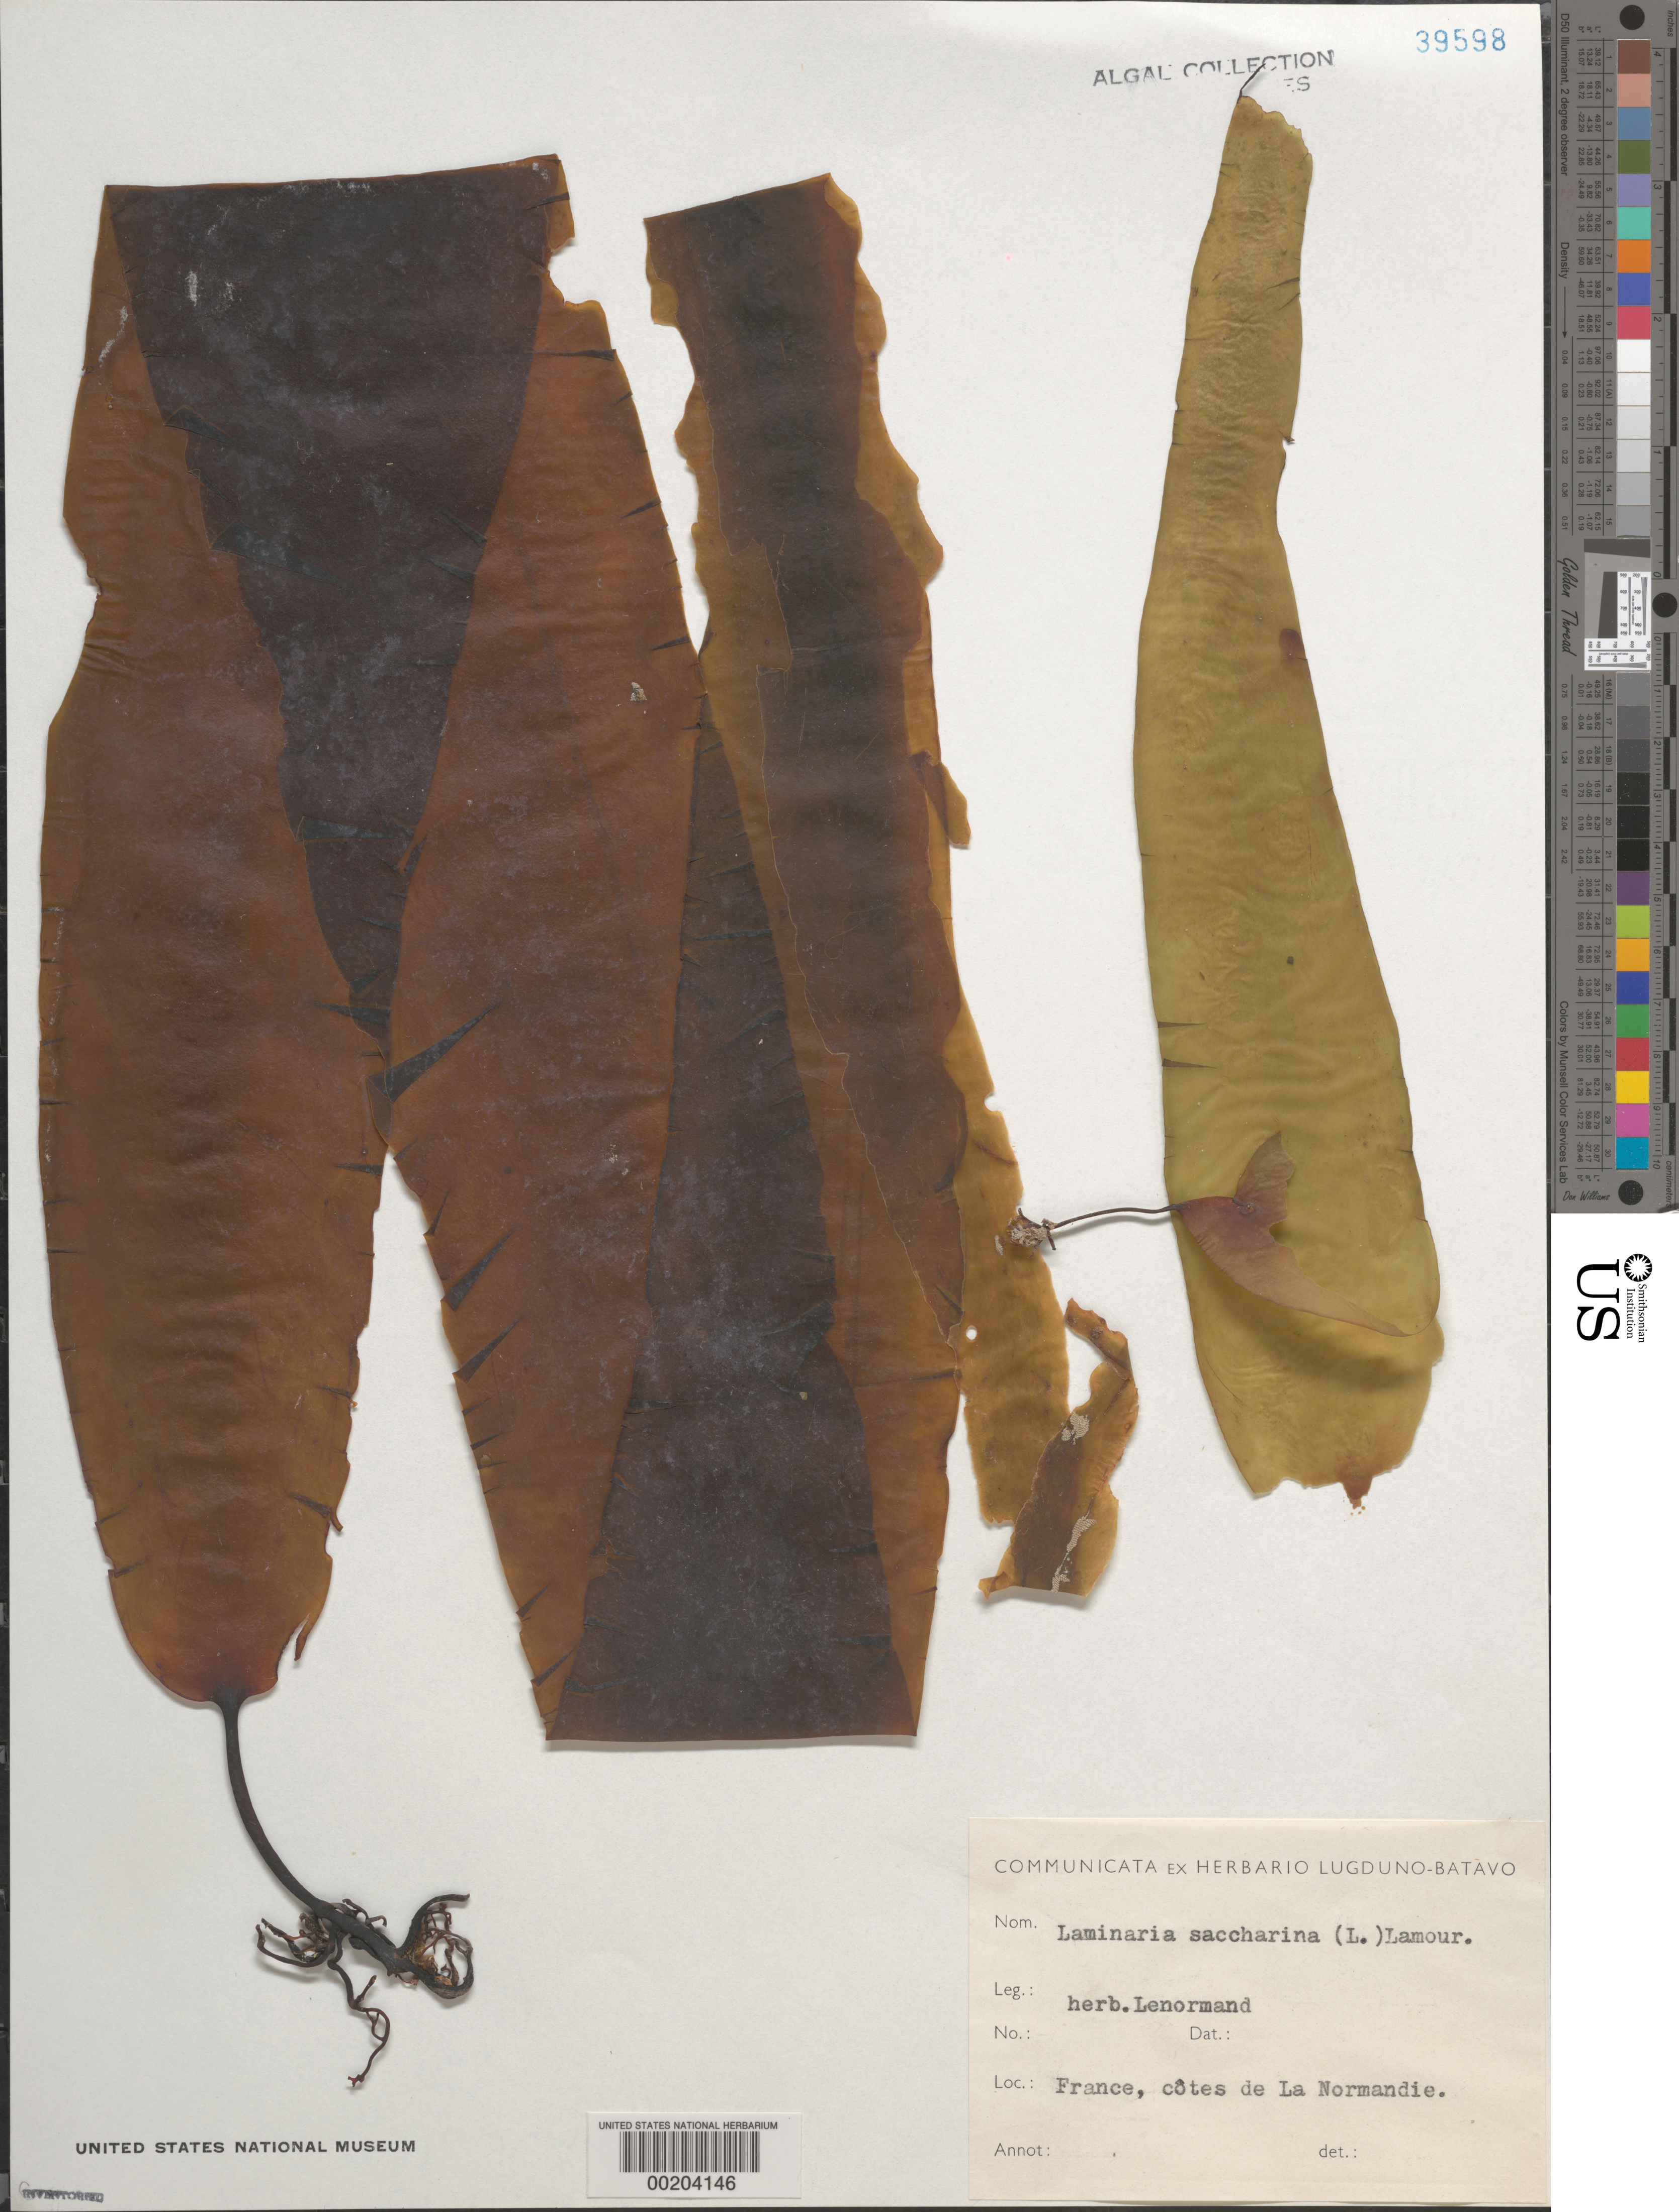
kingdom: Chromista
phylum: Ochrophyta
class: Phaeophyceae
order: Laminariales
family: Laminariaceae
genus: Saccharina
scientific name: Saccharina latissima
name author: C.E. Lane et al.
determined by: Algae name updating Project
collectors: S. Lenormand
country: France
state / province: Normandie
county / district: Calvados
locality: Normandy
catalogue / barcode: US 39598